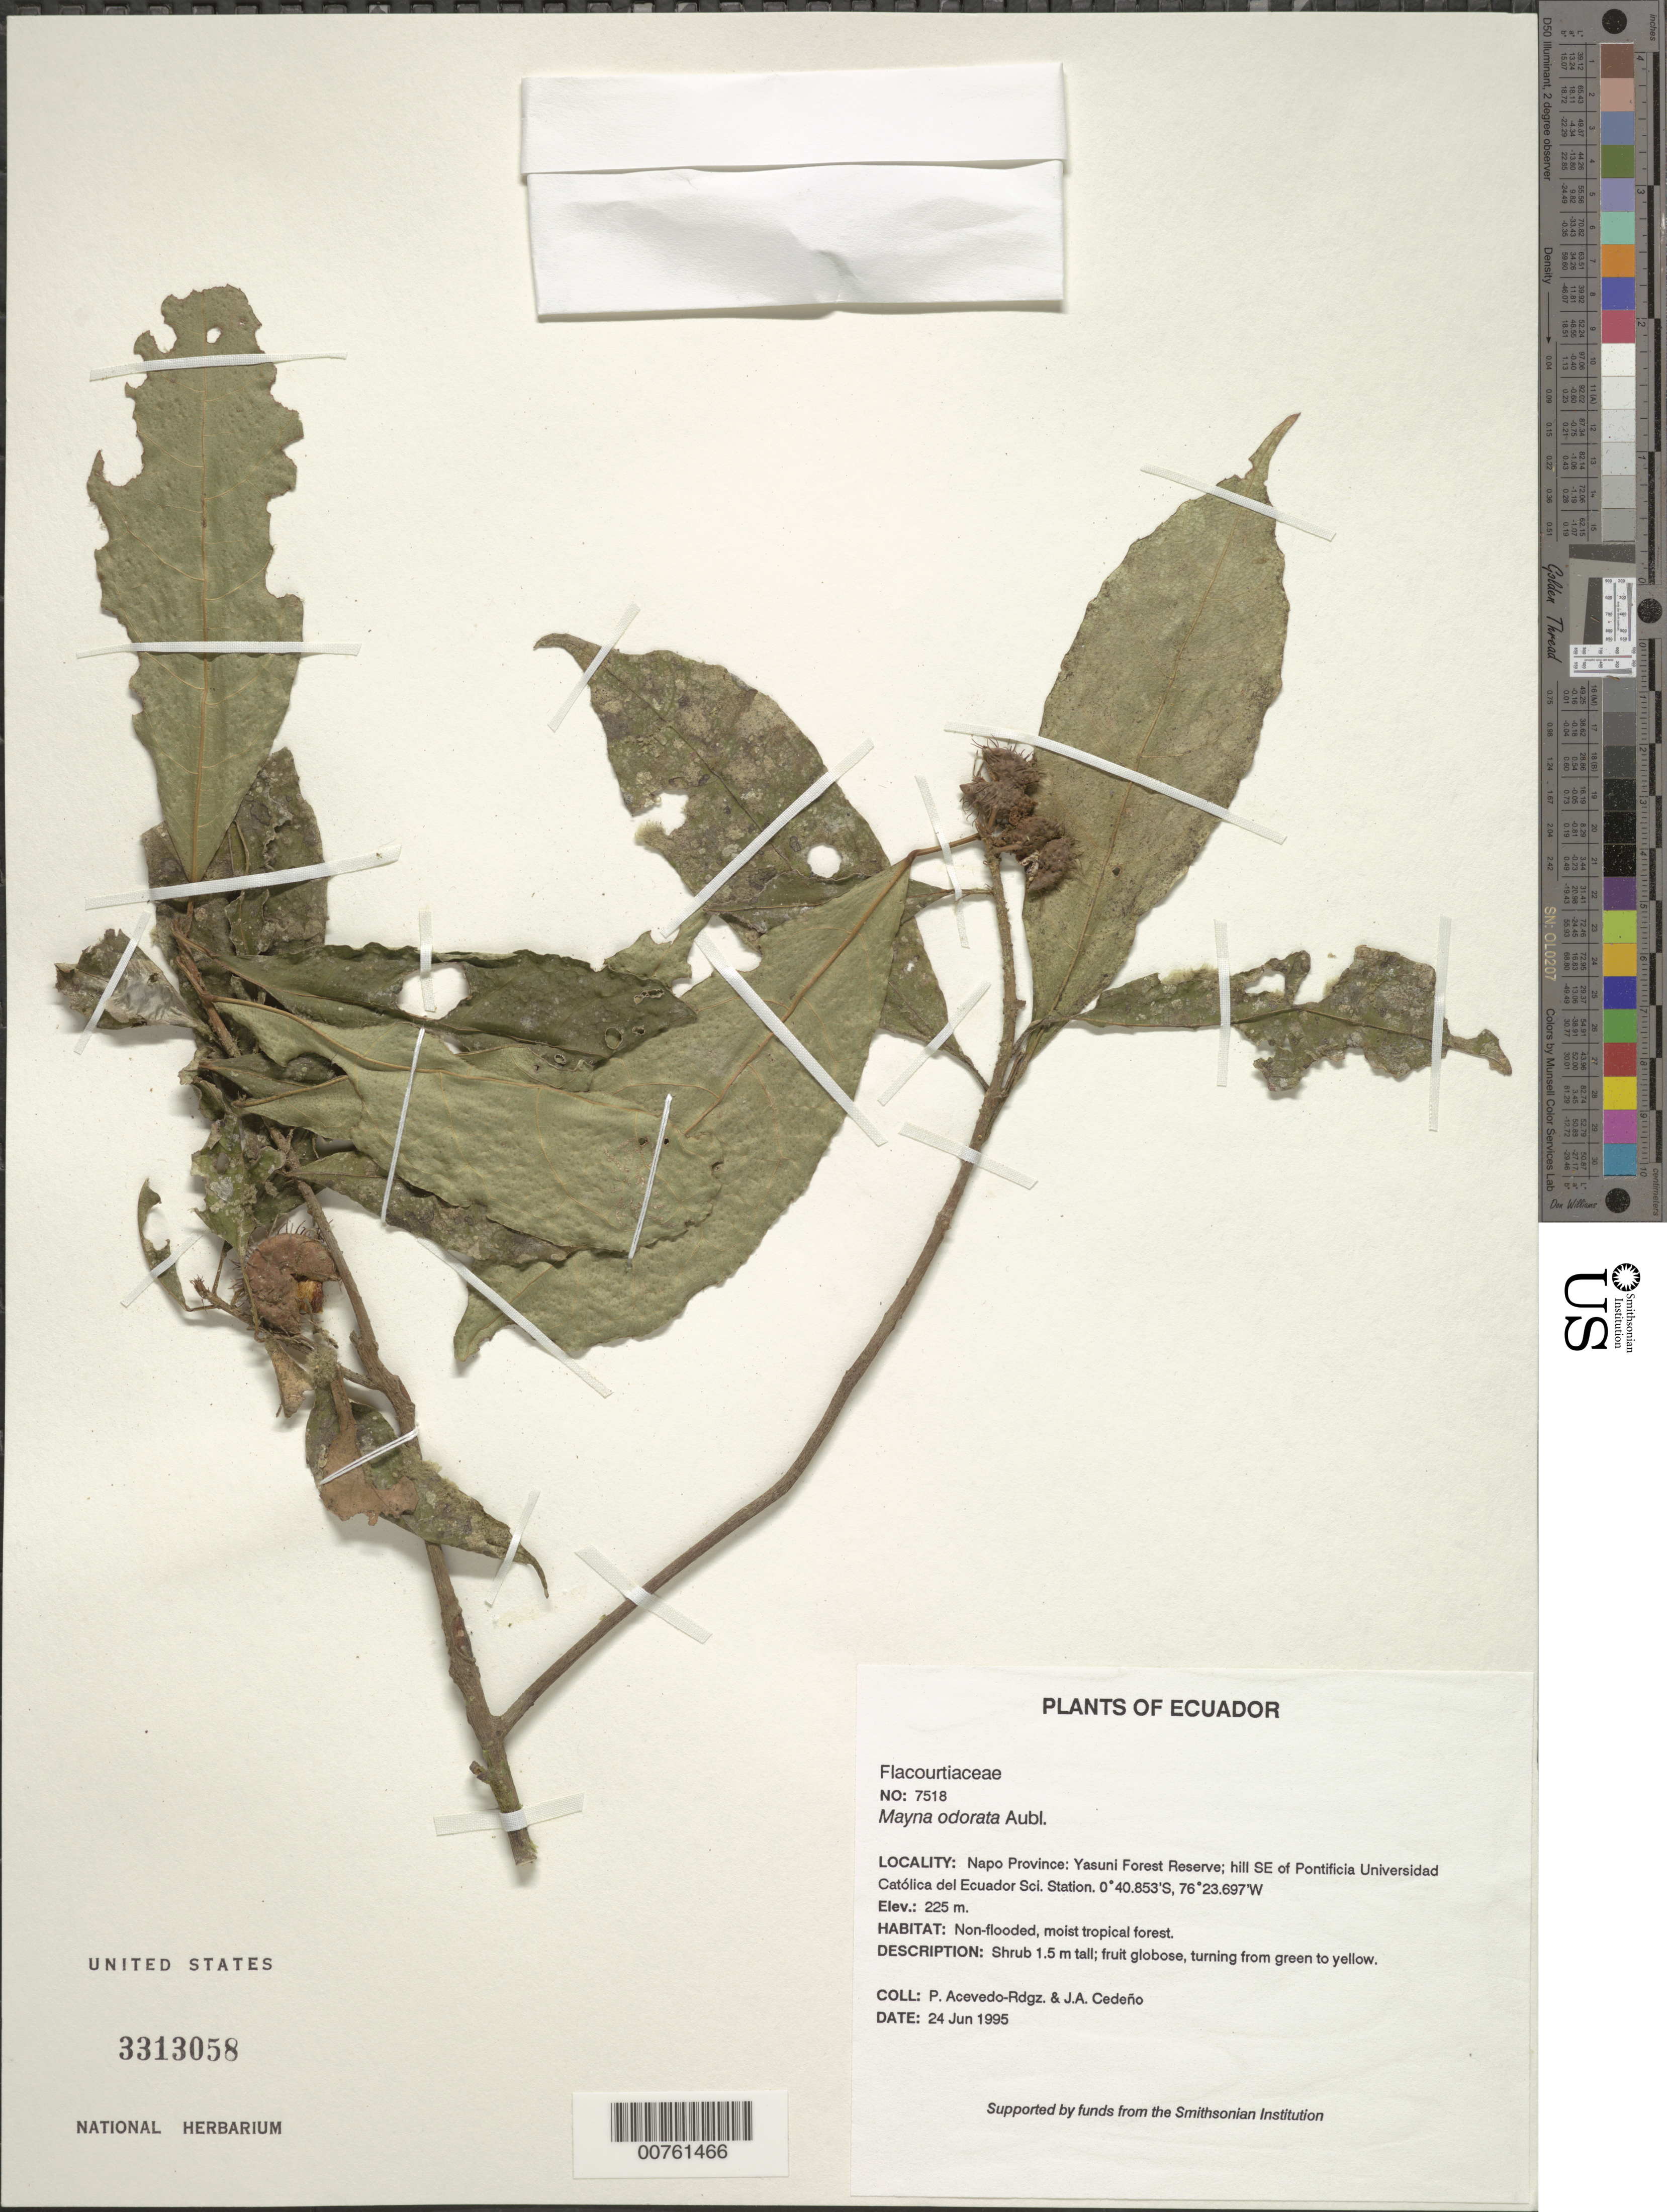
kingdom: Plantae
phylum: Tracheophyta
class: Magnoliopsida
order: Malpighiales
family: Achariaceae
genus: Mayna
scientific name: Mayna odorata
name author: Aubl.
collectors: P. Acevedo-Rodr. & J. A. Cedeño M.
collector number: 7518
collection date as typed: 24 Jun 1995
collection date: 1995-06-24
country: Ecuador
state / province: Napo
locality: Napo Province: Yasuni Forest Reserve; hill SE of Pontificia Universidad Católica del Ecuador Sci. Station.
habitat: Non-flooded, moist tropical forest.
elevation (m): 225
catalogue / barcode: US 3313058